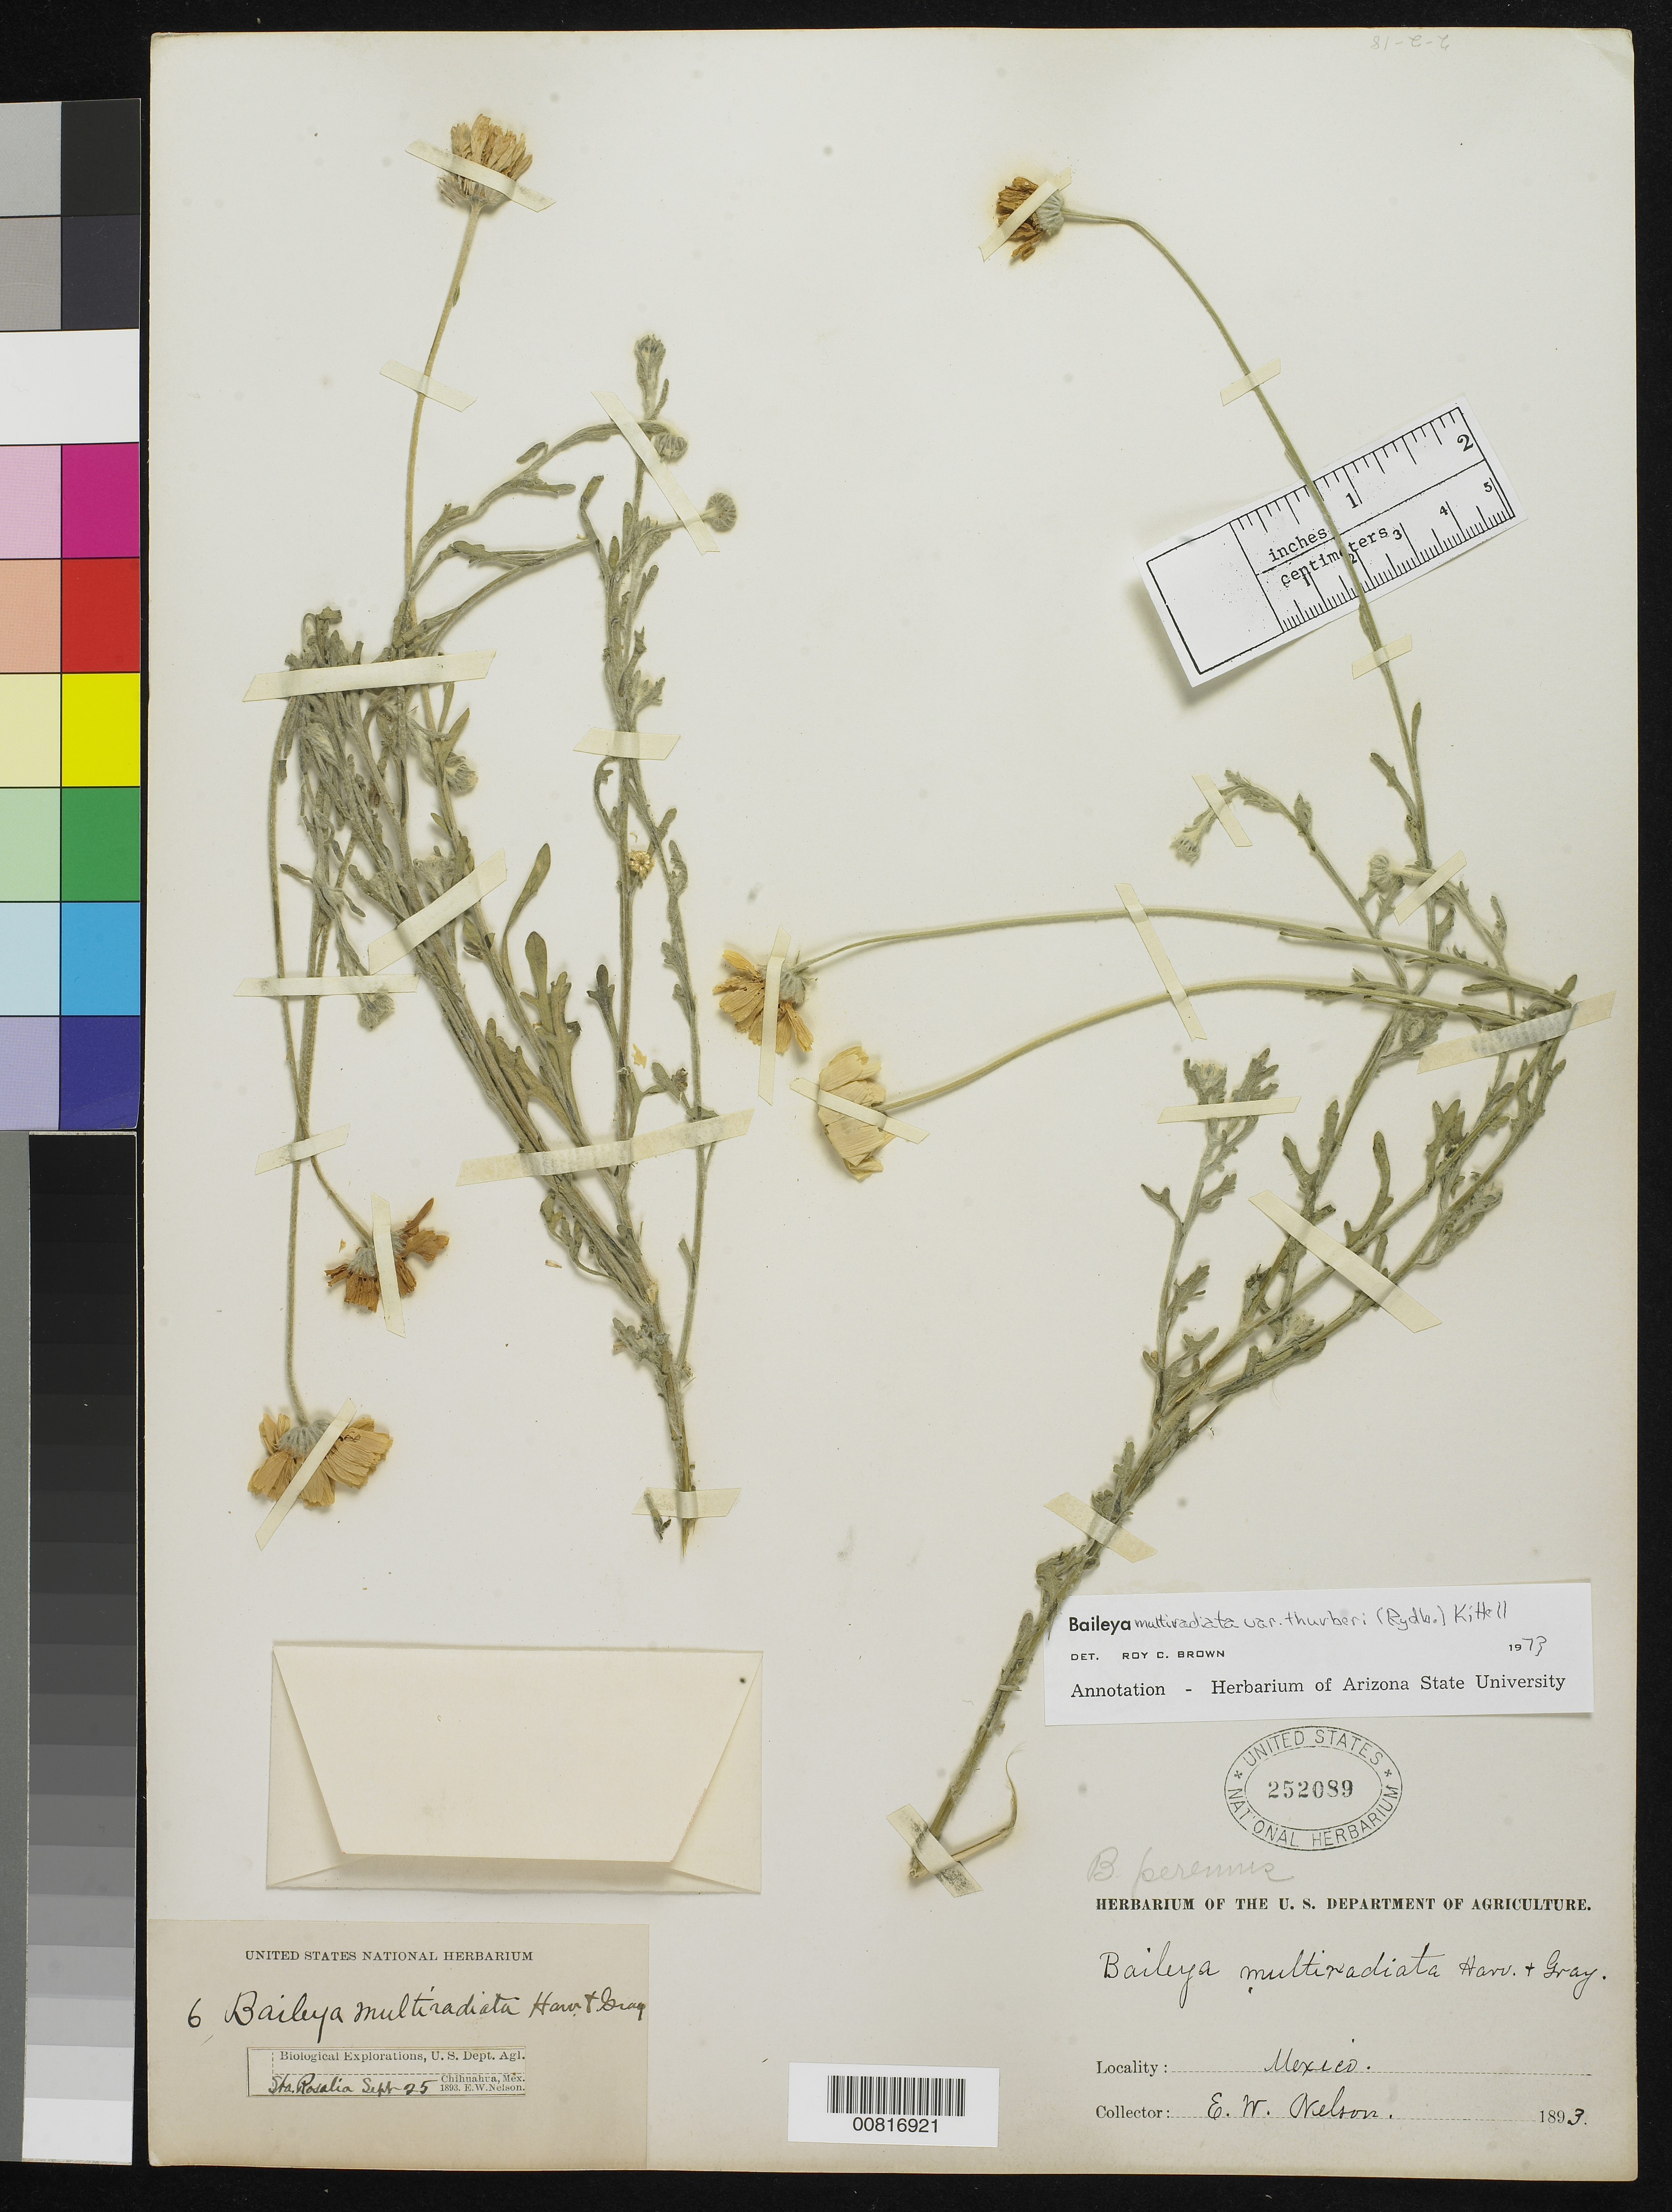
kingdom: Plantae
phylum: Tracheophyta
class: Magnoliopsida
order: Asterales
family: Asteraceae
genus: Baileya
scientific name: Baileya multiradiata var. thurberi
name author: (Rydb.) Kittell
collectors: E. W. Nelson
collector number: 6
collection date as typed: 25 Sep 1893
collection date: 1893-09-25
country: Mexico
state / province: Chihuahua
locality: Sta. Rosalia, Chihuahua.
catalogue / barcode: US 252089